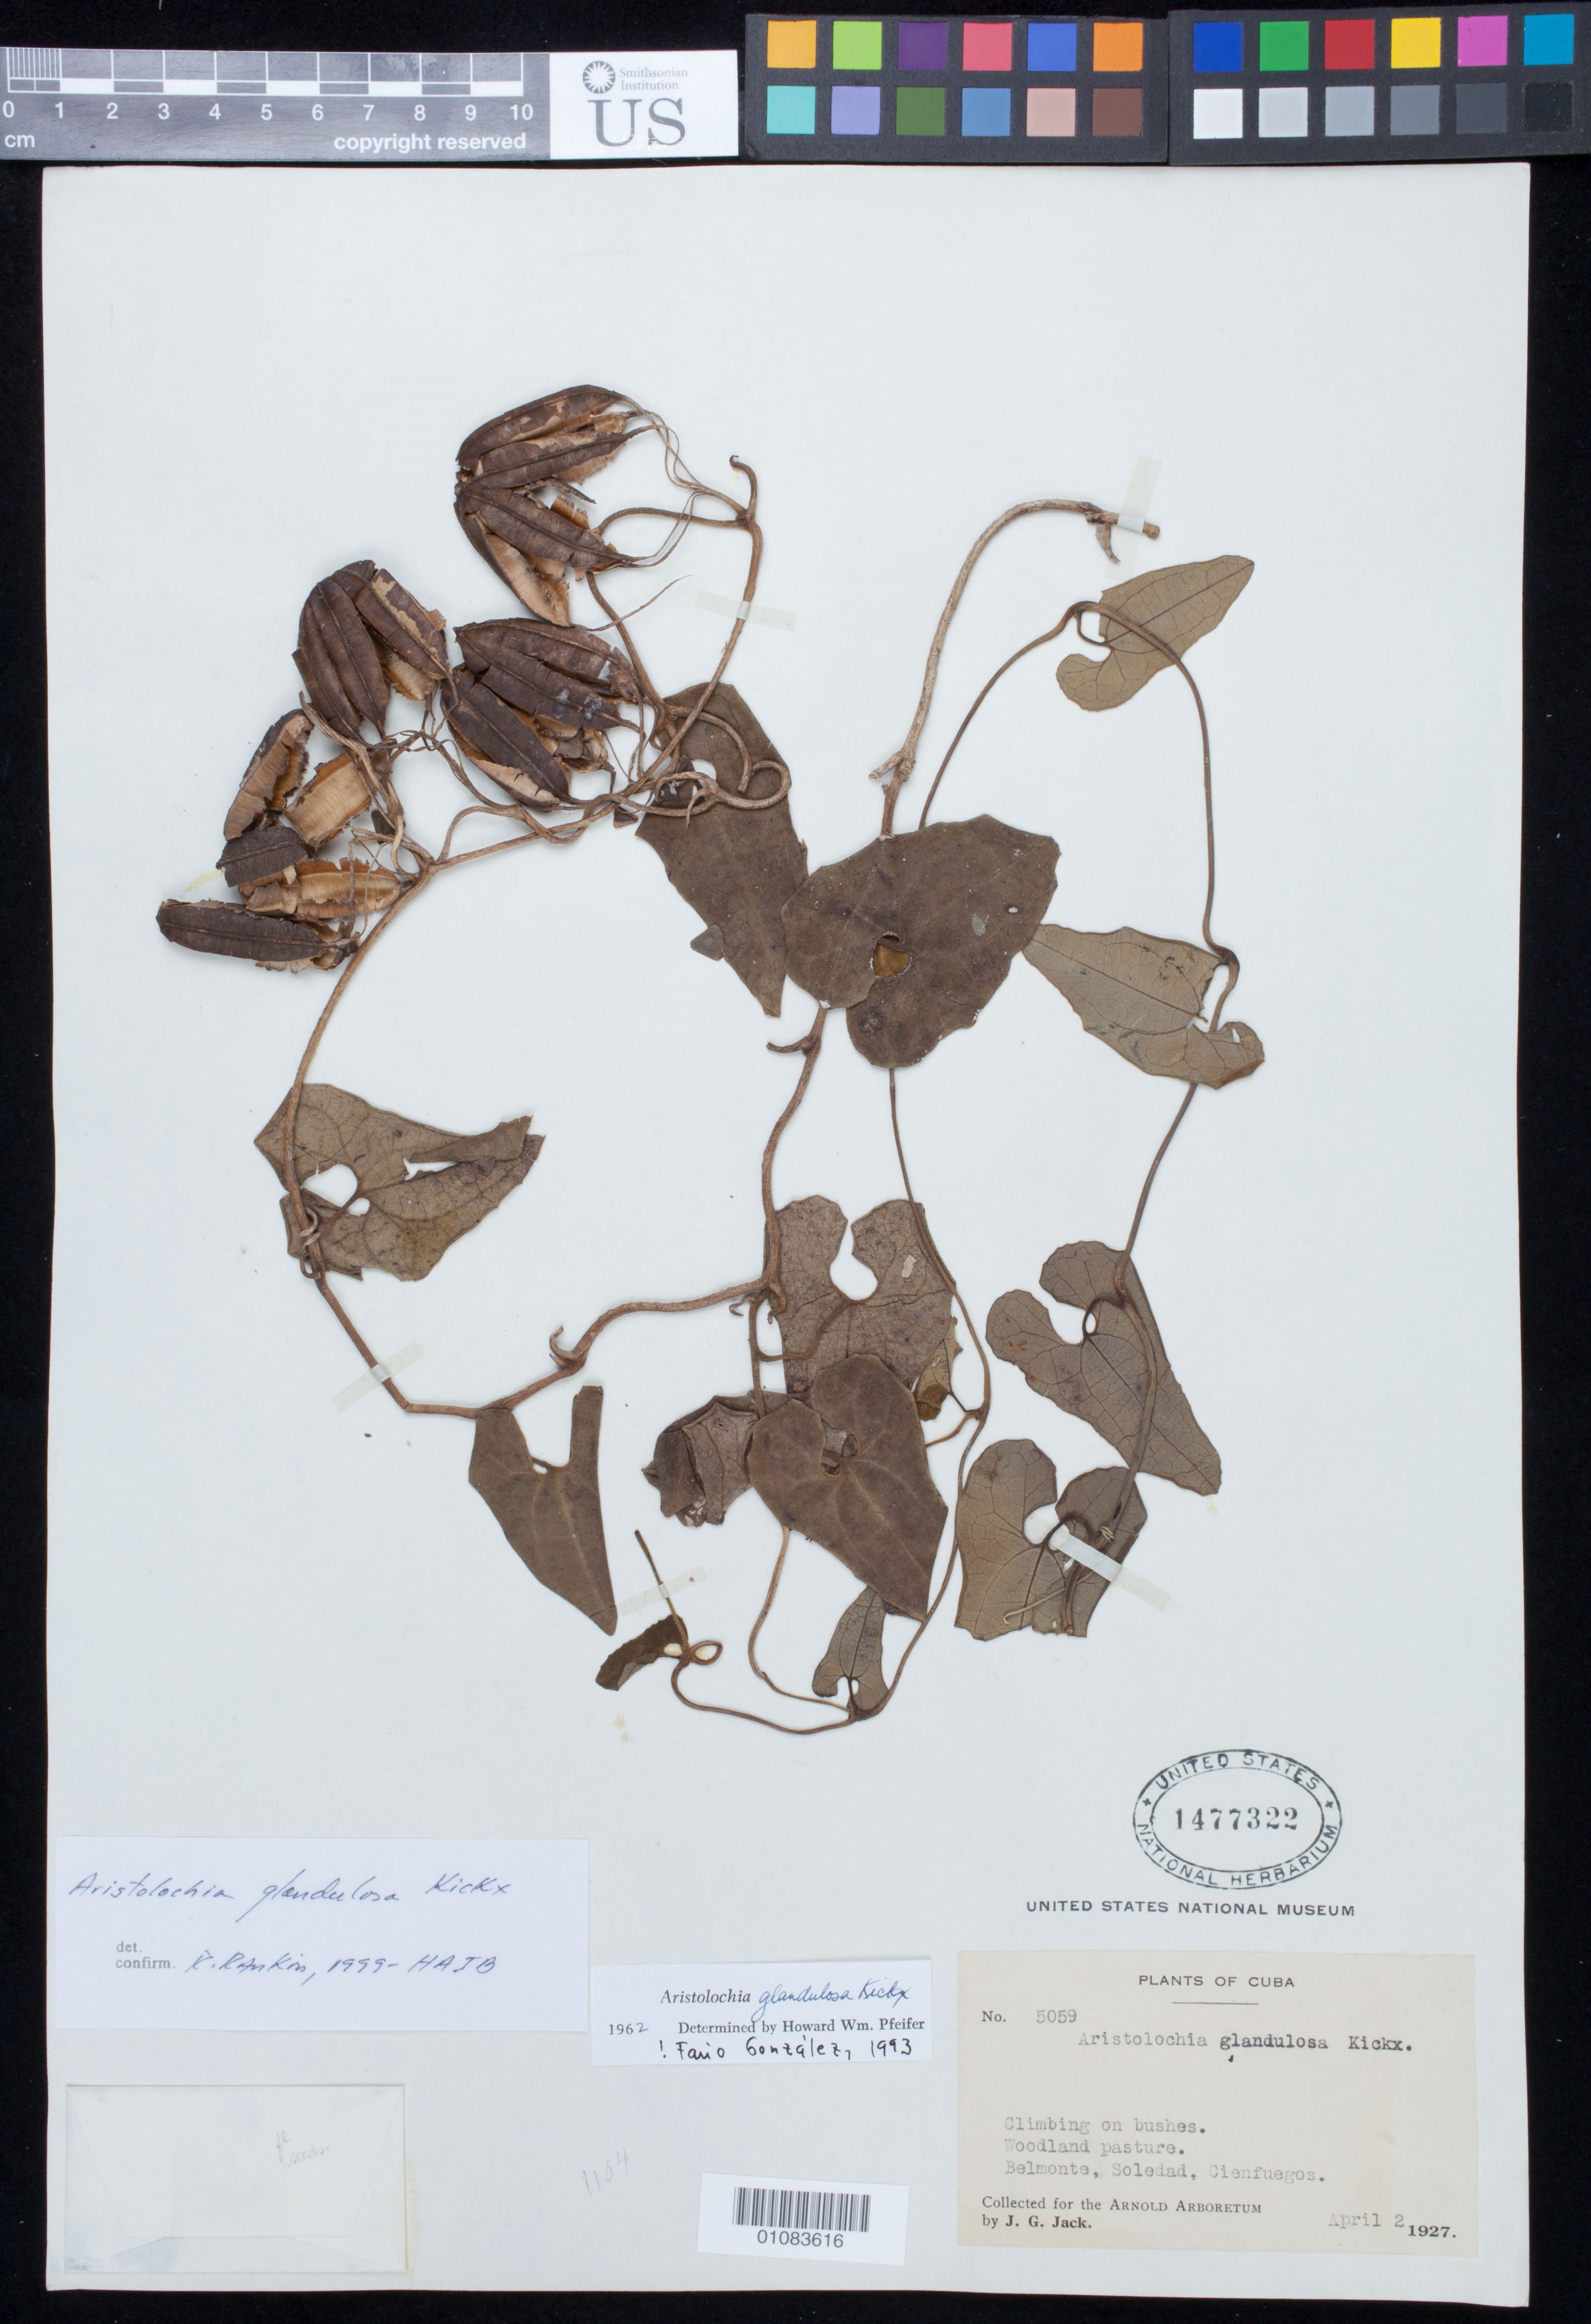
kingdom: Plantae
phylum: Tracheophyta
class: Magnoliopsida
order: Piperales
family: Aristolochiaceae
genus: Aristolochia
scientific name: Aristolochia glandulosa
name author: J. Kickx f.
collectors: J. G. Jack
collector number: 5059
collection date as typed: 02 Apr 1927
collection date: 1927-04-02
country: Cuba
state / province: Cienfuegos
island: Cuba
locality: Cienfuegos, Soledad, Belmonte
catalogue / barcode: US 1477322